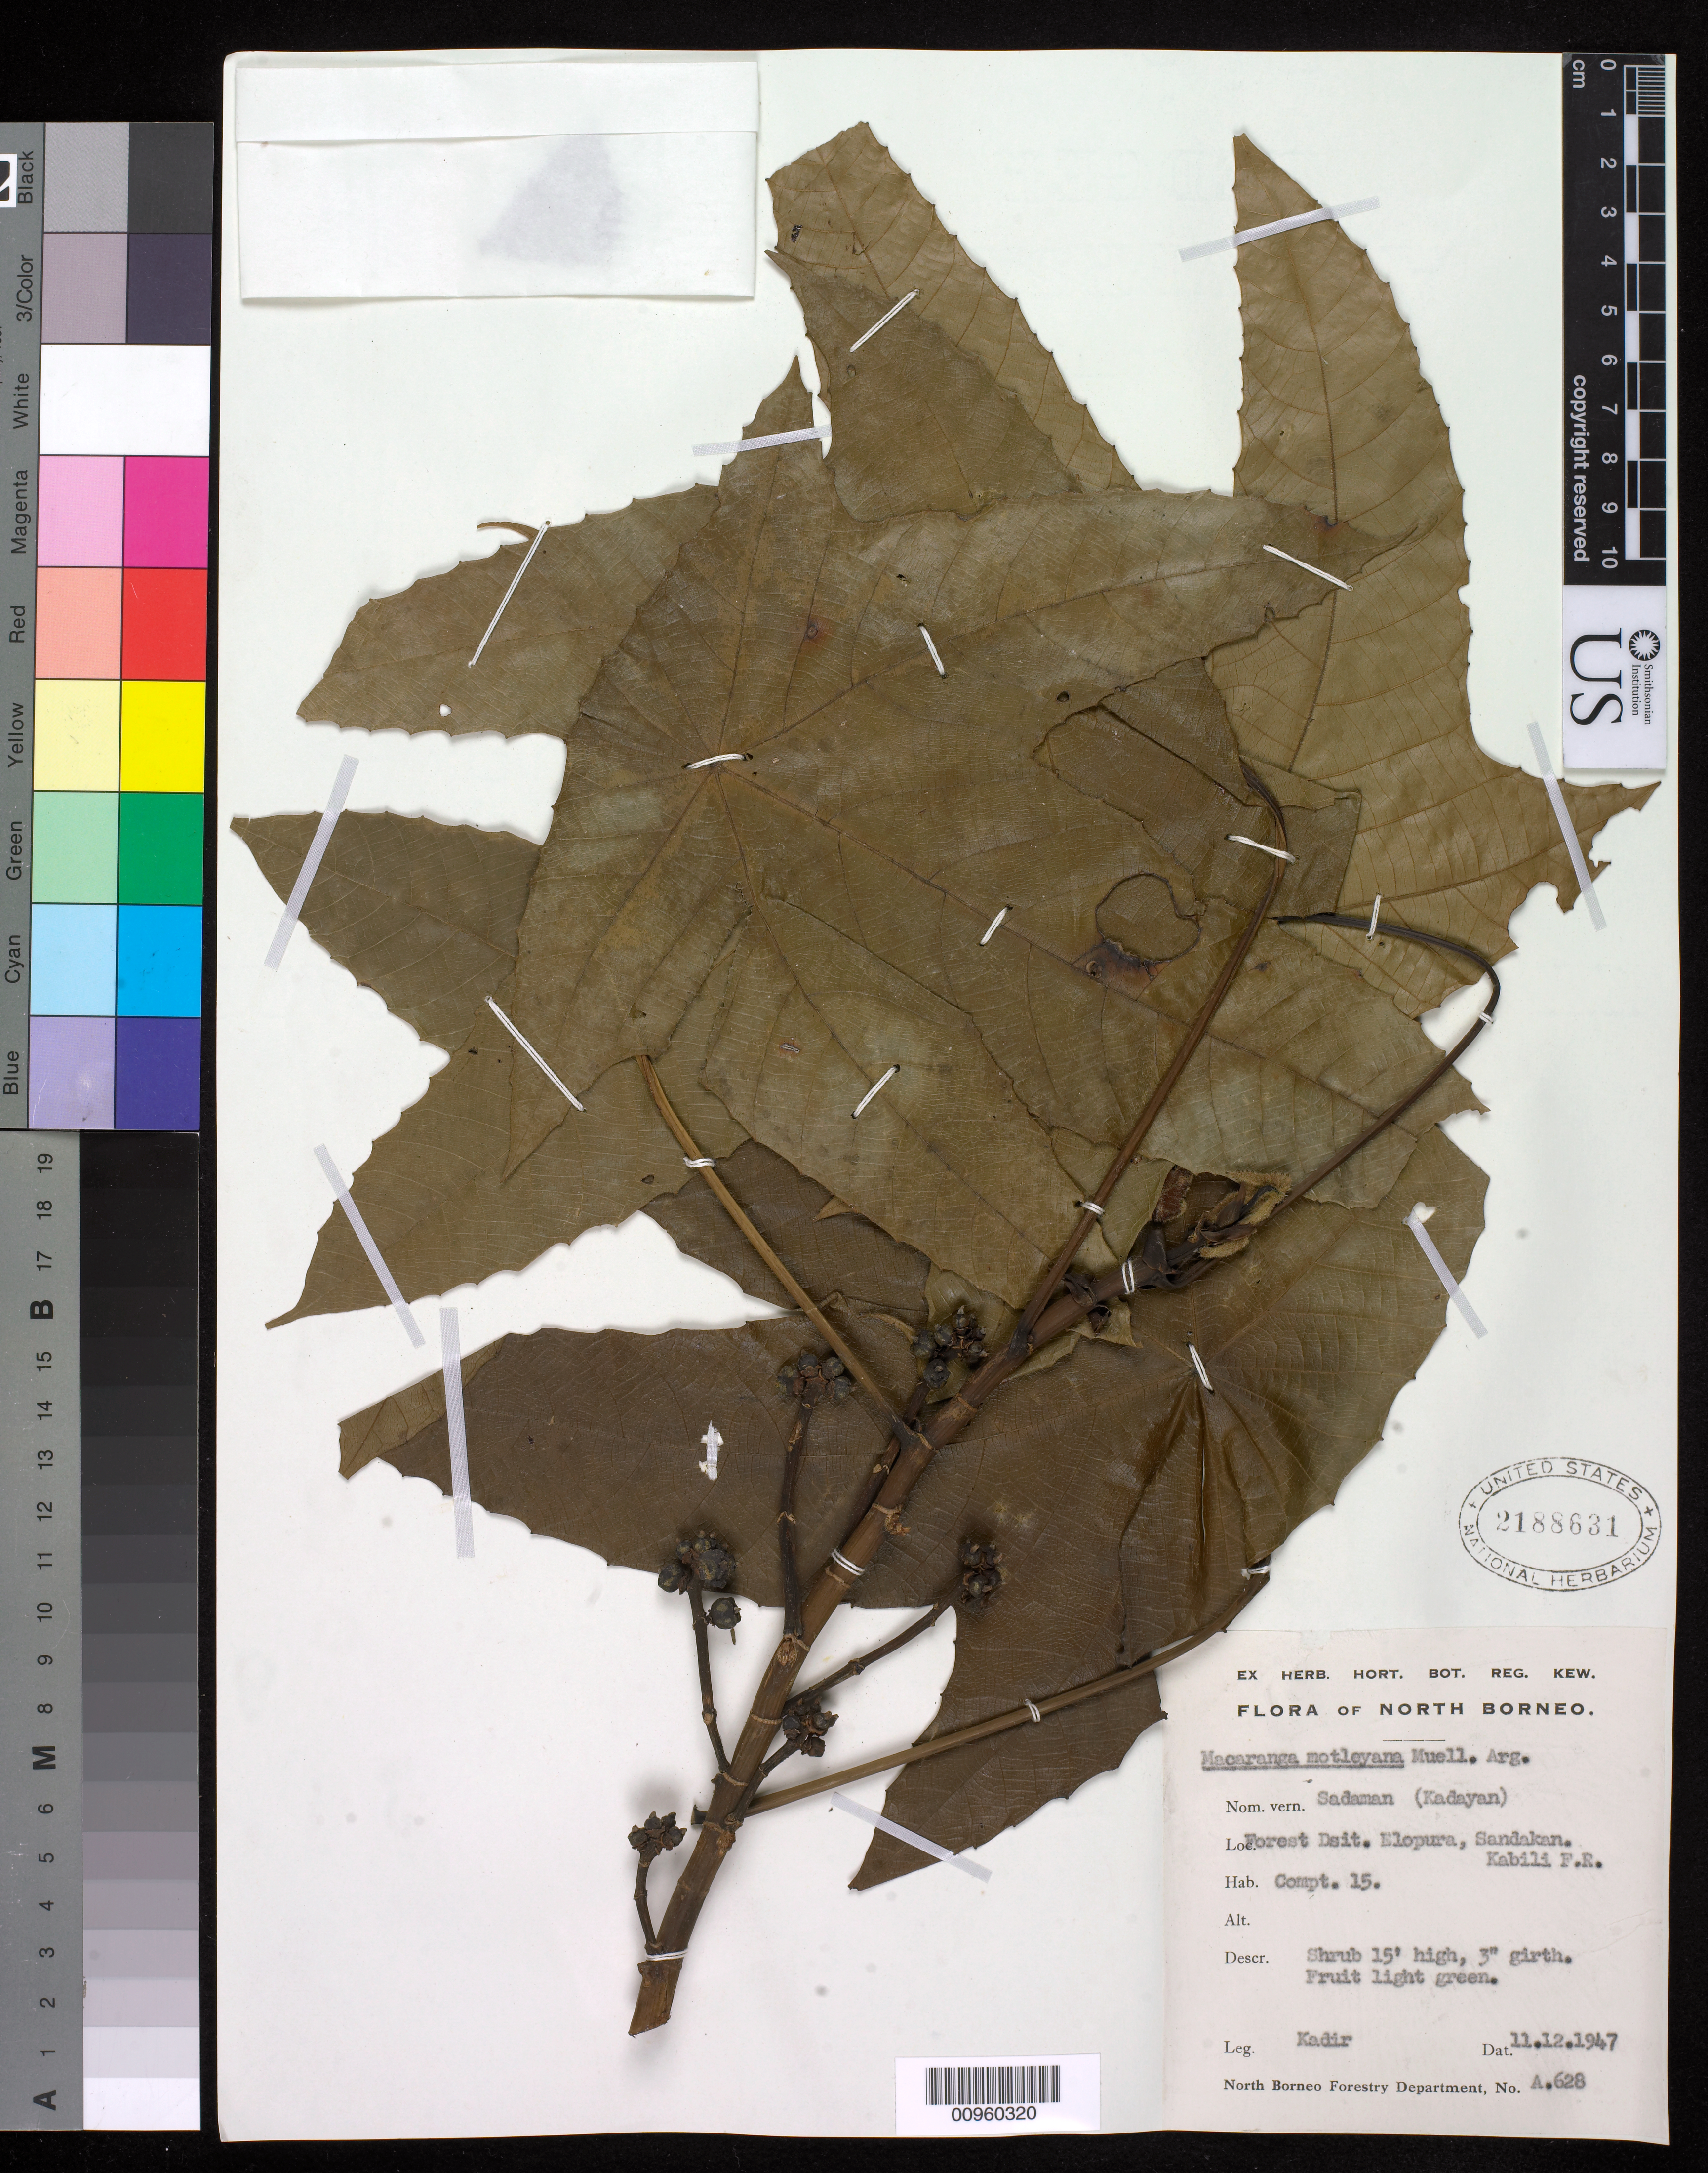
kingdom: Plantae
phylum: Tracheophyta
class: Magnoliopsida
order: Malpighiales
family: Euphorbiaceae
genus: Macaranga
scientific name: Macaranga depressa f. glabra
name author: Whitmore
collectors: Kadir Bin Abdul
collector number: A 628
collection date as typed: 12 Nov 1947 or 11 Dec 1947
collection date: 1947-11-12 or 1947-12-11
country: Malaysia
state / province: Sabah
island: Borneo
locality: Forest Dsit. Elopura, Sandakan, Kabili F.R.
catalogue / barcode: US 2188631